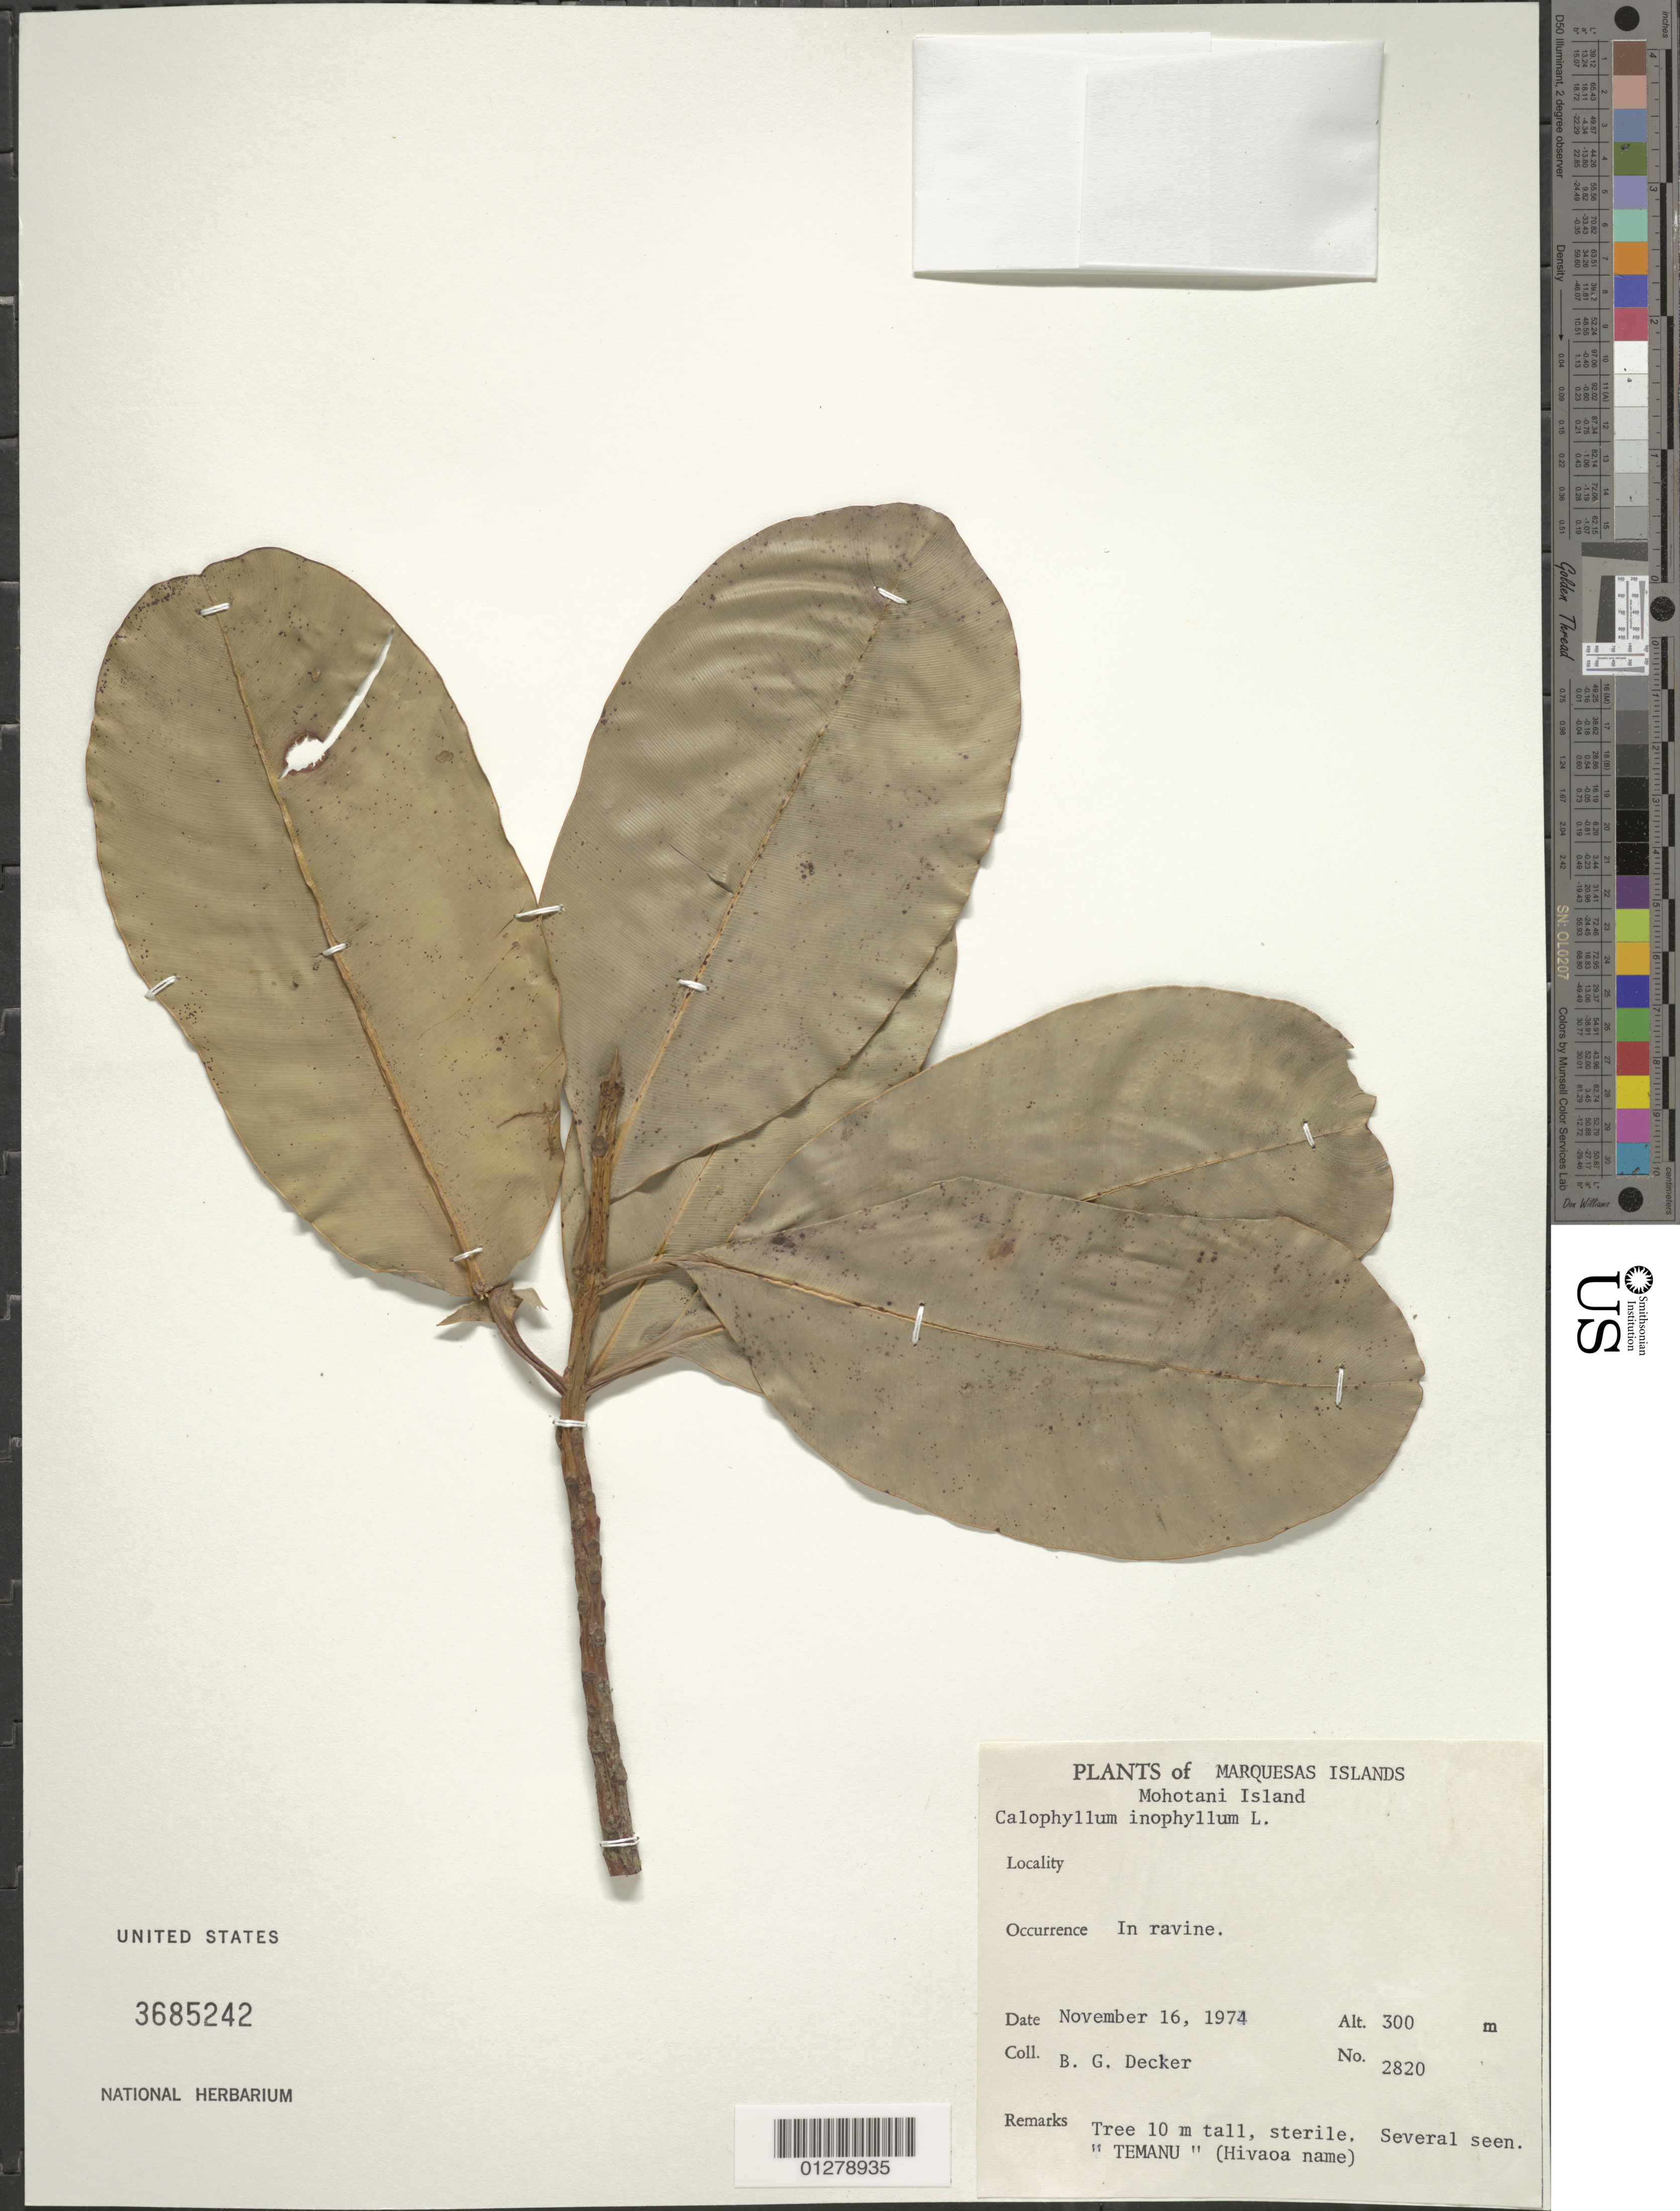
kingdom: Plantae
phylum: Tracheophyta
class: Magnoliopsida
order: Malpighiales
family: Calophyllaceae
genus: Calophyllum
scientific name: Calophyllum inophyllum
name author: L.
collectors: B. G. Decker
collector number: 2820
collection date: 1974-11-16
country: French Polynesia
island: Mohotani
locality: s.l.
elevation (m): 300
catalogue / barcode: US 3685242